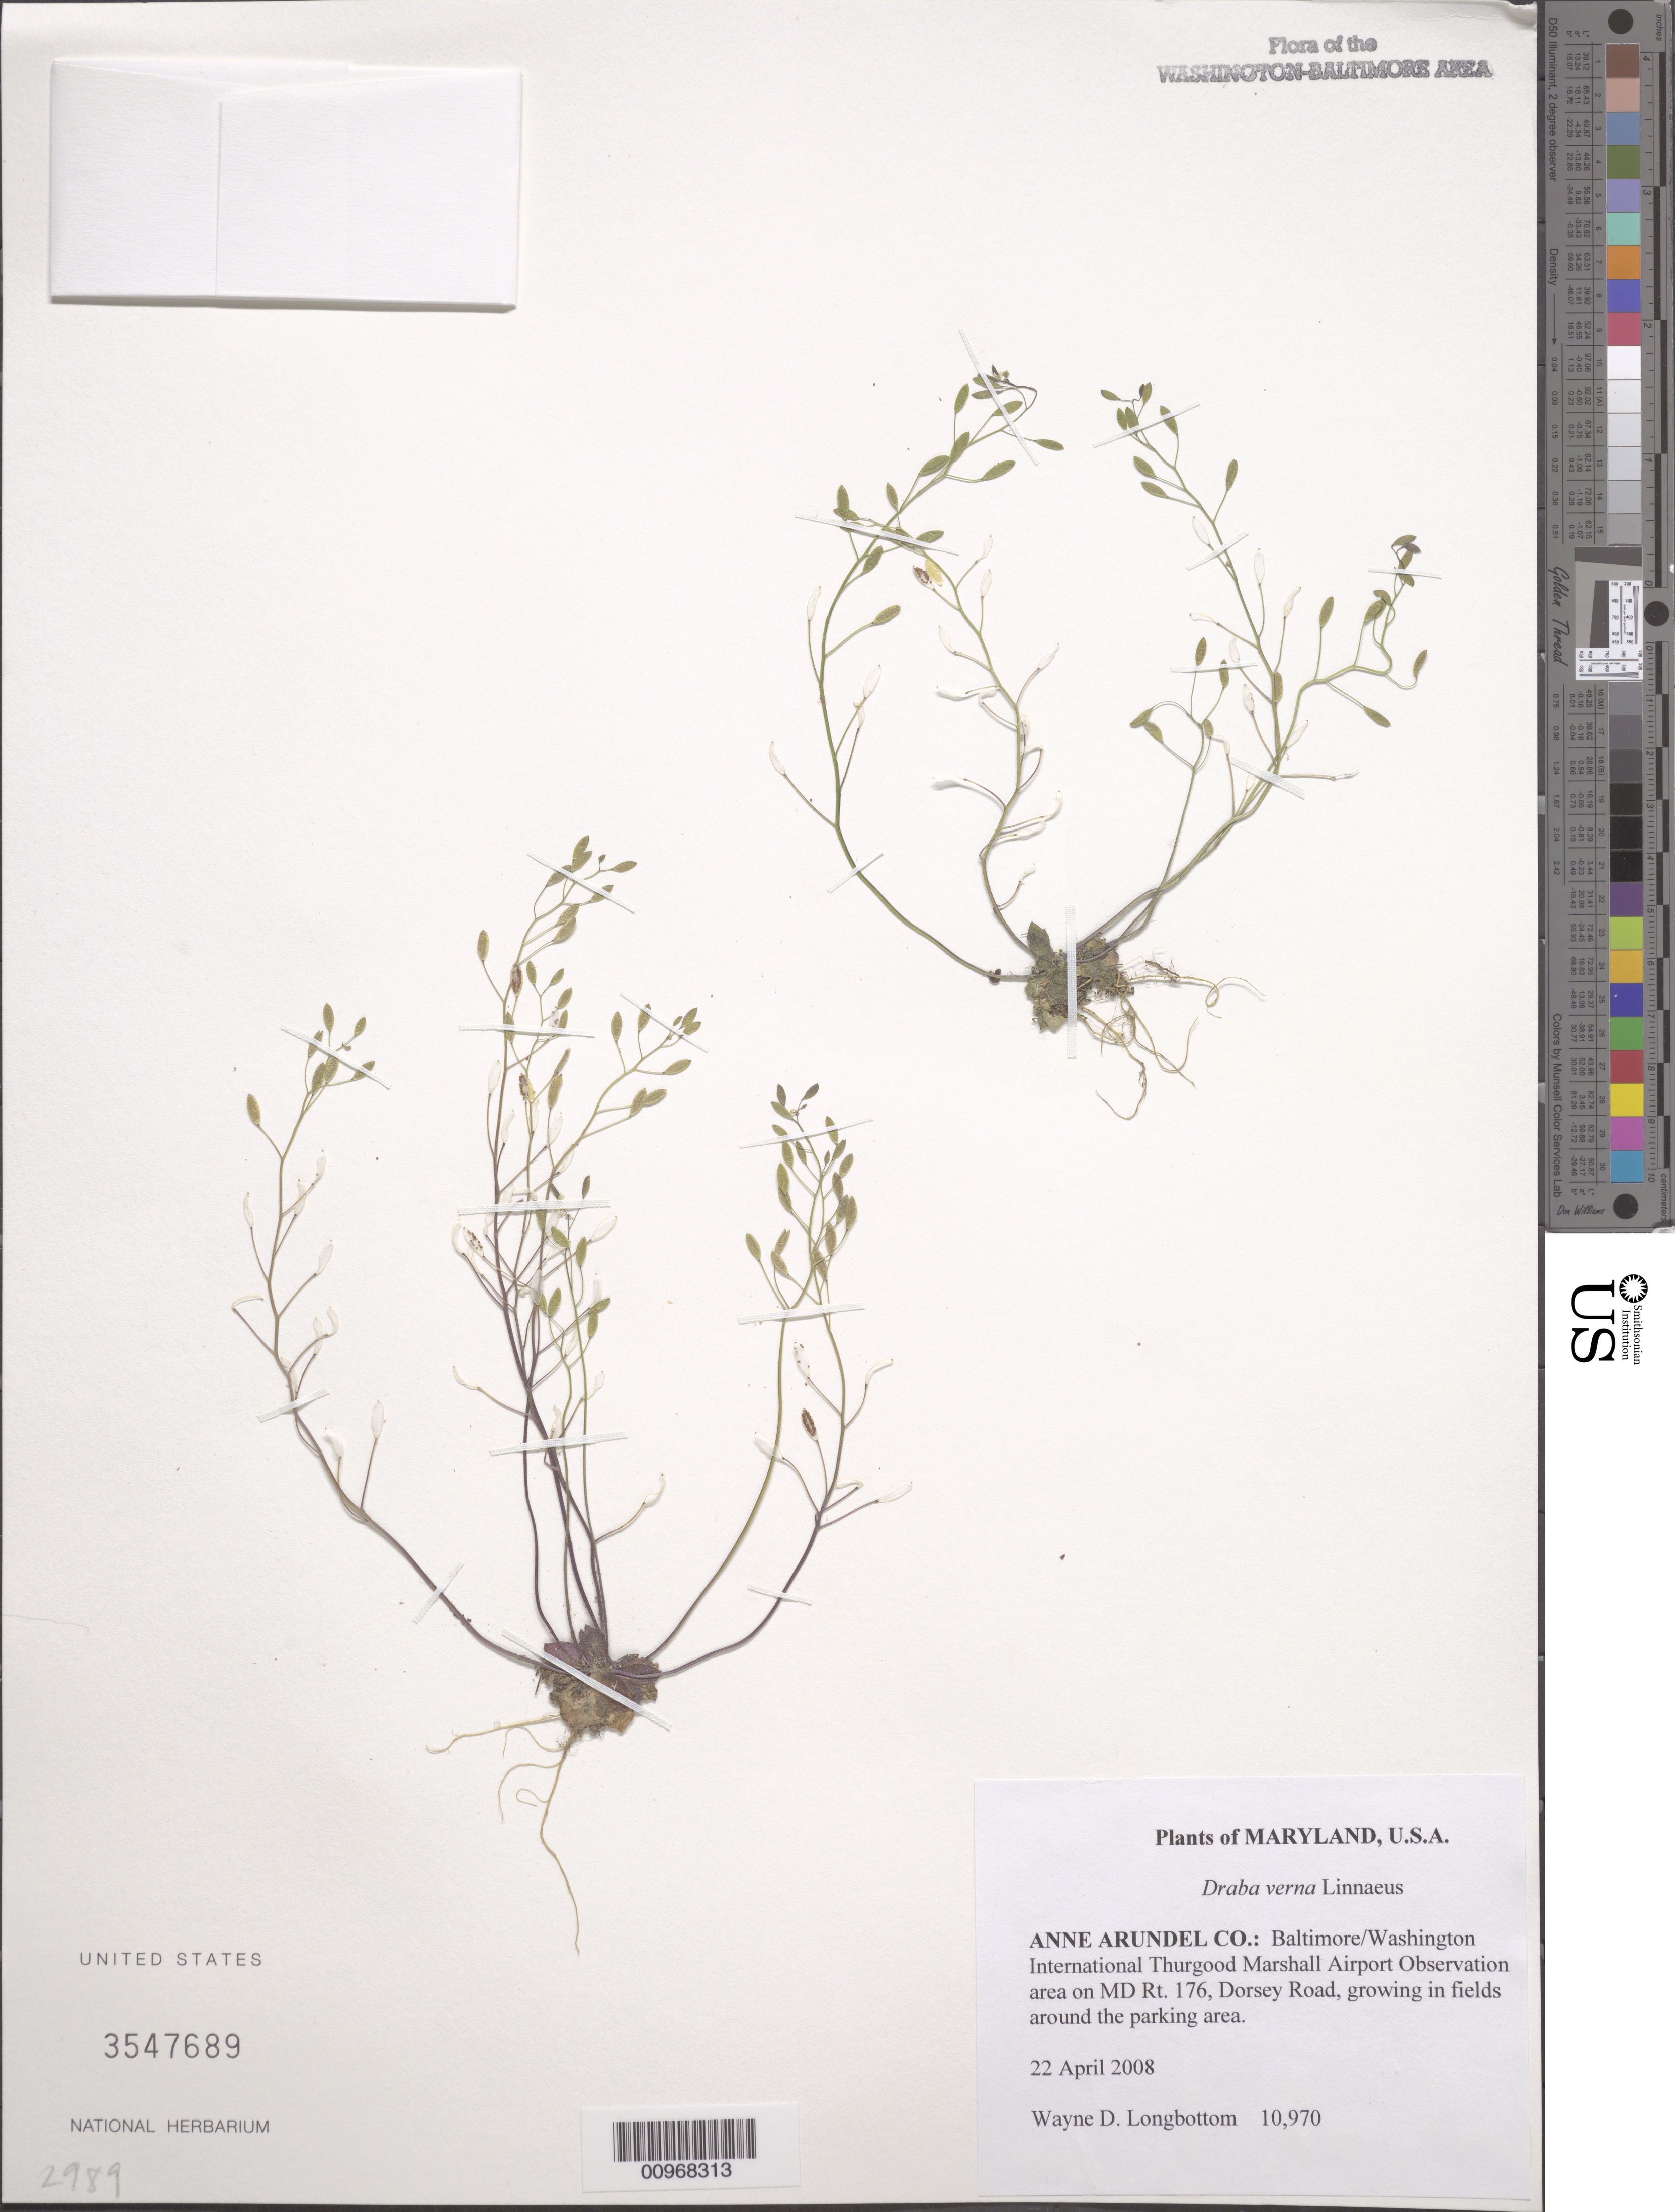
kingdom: Plantae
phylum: Tracheophyta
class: Magnoliopsida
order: Brassicales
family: Brassicaceae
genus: Draba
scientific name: Draba verna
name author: L.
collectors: W. D. Longbottom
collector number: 10970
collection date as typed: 22 April 2008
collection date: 2008-04-22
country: United States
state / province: Maryland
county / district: Anne Arundel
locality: Baltimore/Washington International Thurgood Marshall Airport Observation area on MD Rt. 176, dorsey Road.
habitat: growing in fields around the parking lot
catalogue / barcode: US 3547689